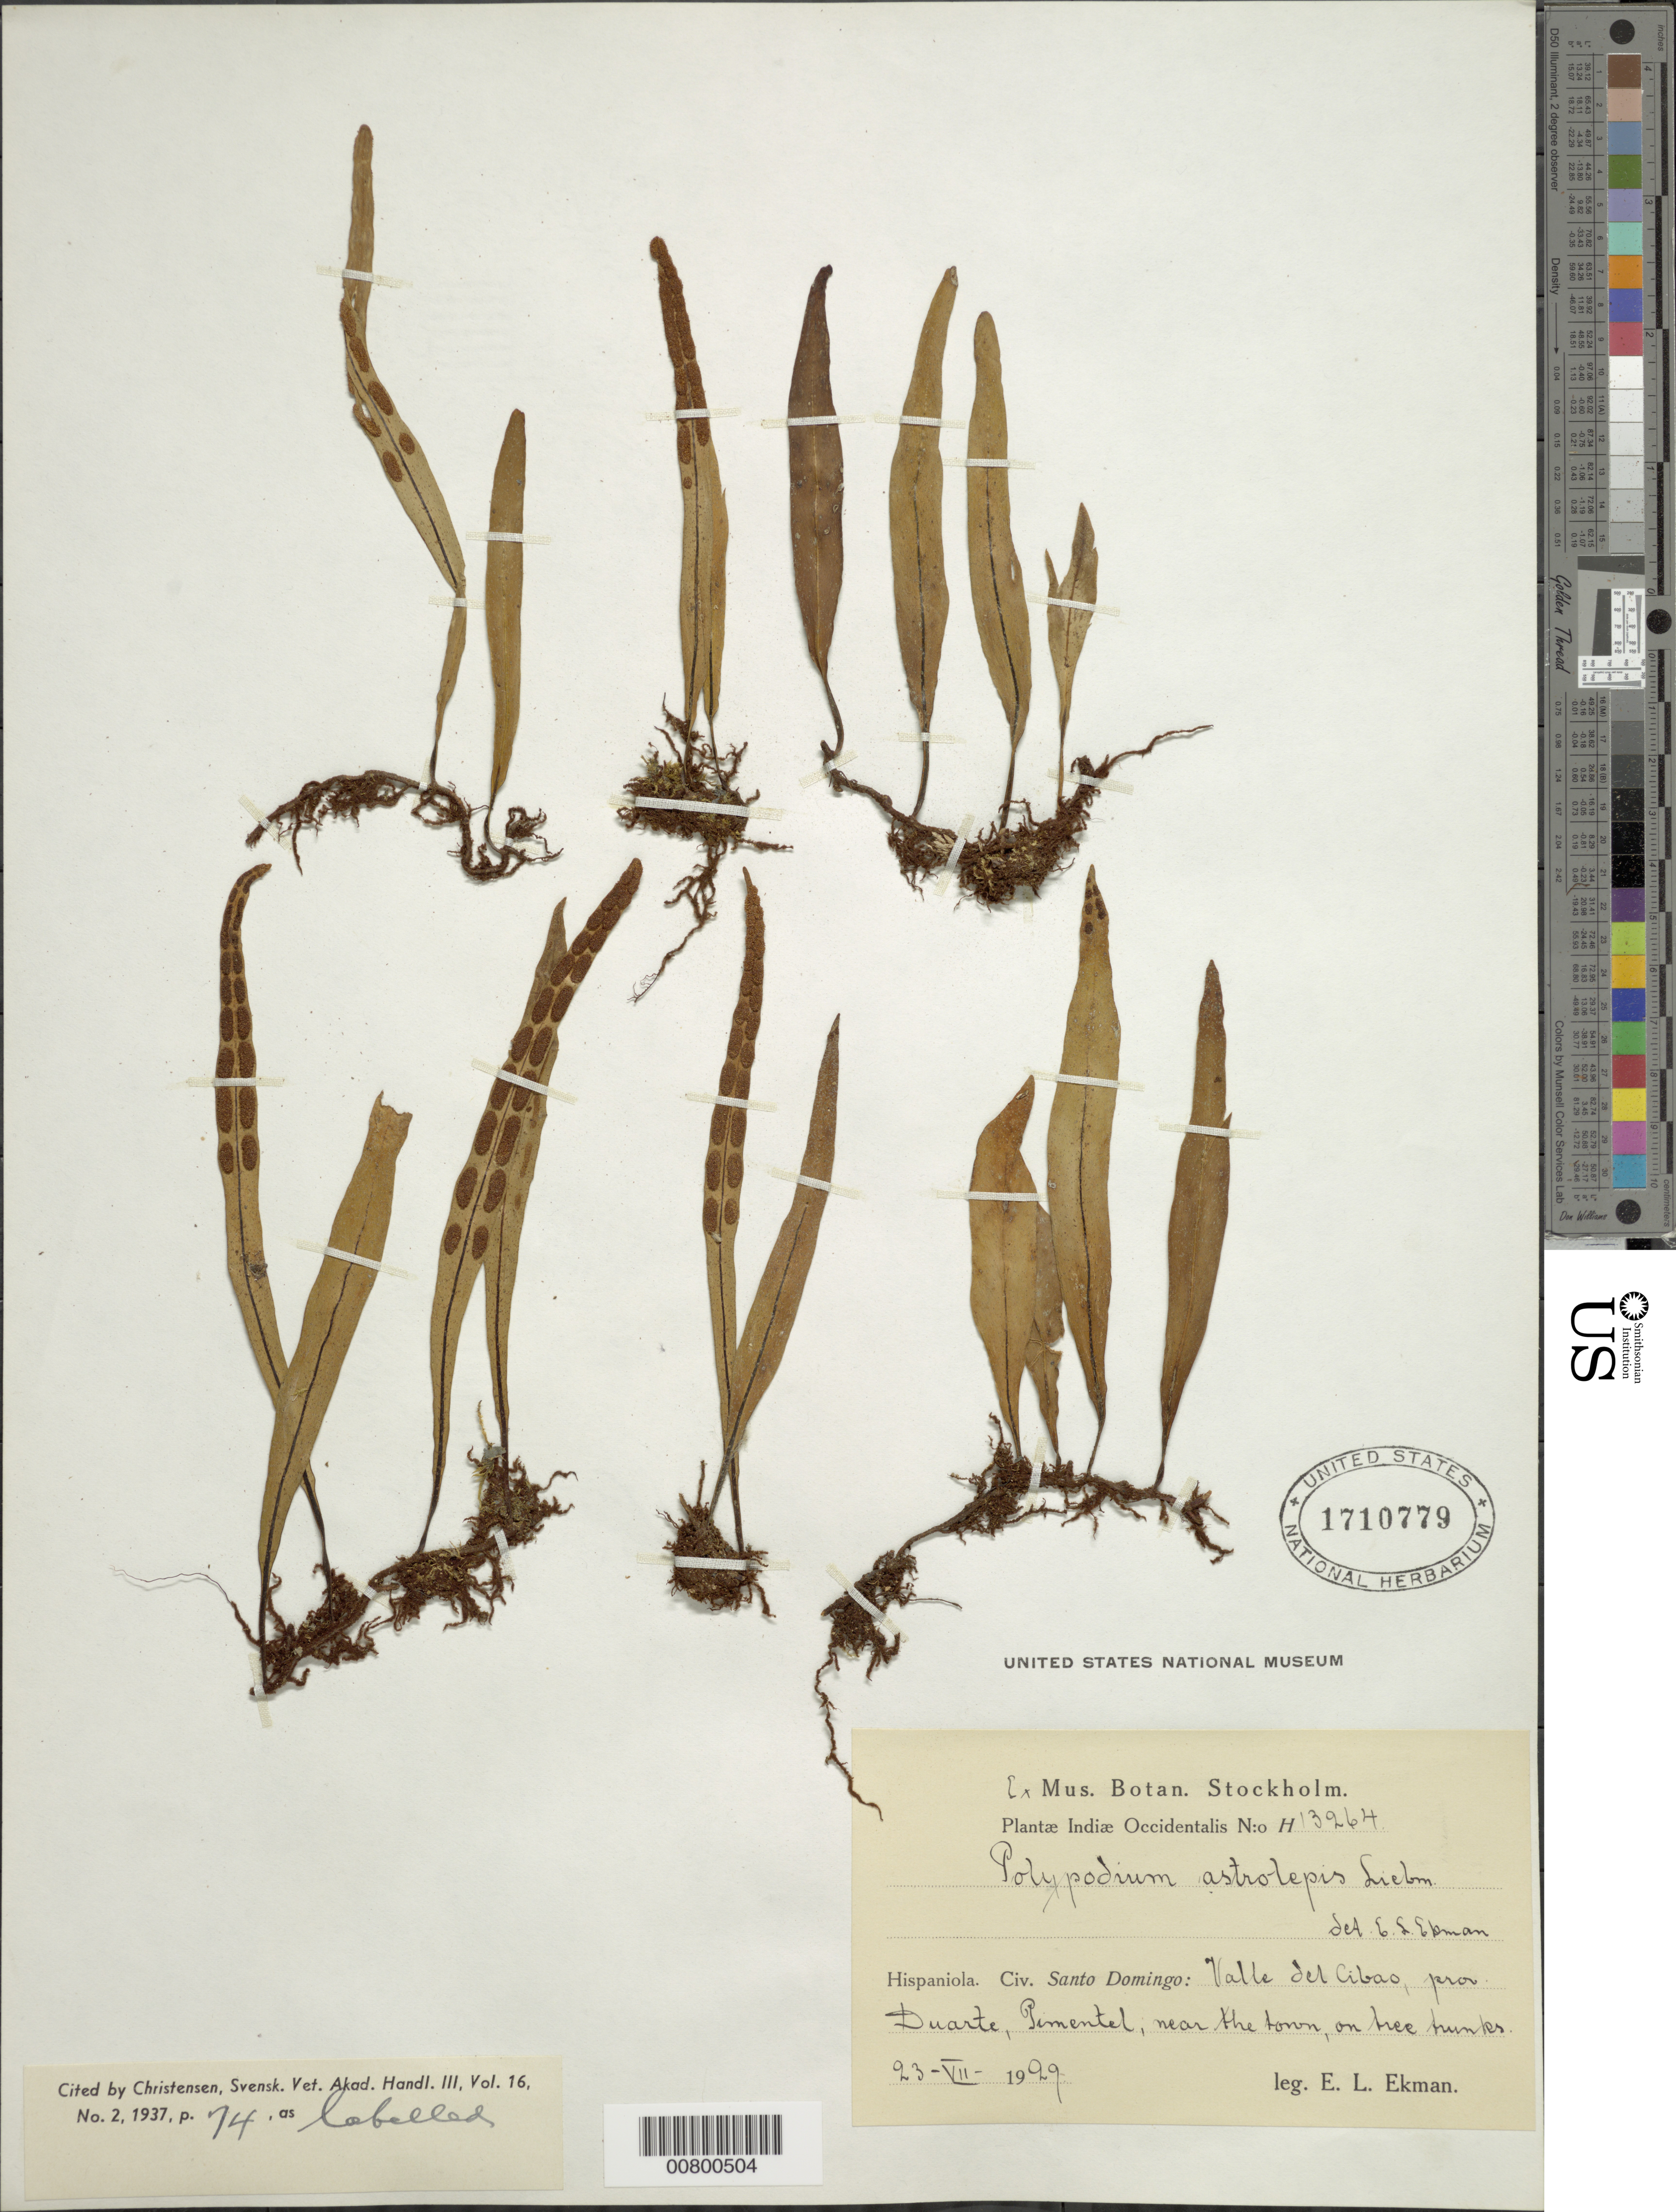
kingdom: Plantae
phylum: Tracheophyta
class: Polypodiopsida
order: Polypodiales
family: Polypodiaceae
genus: Pleopeltis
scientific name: Pleopeltis astrolepis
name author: (Liebm.) E. Fourn.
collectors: E. L. Ekman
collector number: H 13264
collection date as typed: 23 Jul 1929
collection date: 1929-07-23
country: Dominican Republic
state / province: Duarte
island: Hispaniola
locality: Valle del Cibao, Pimentel, near town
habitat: On tree trunks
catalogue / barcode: US 1710779